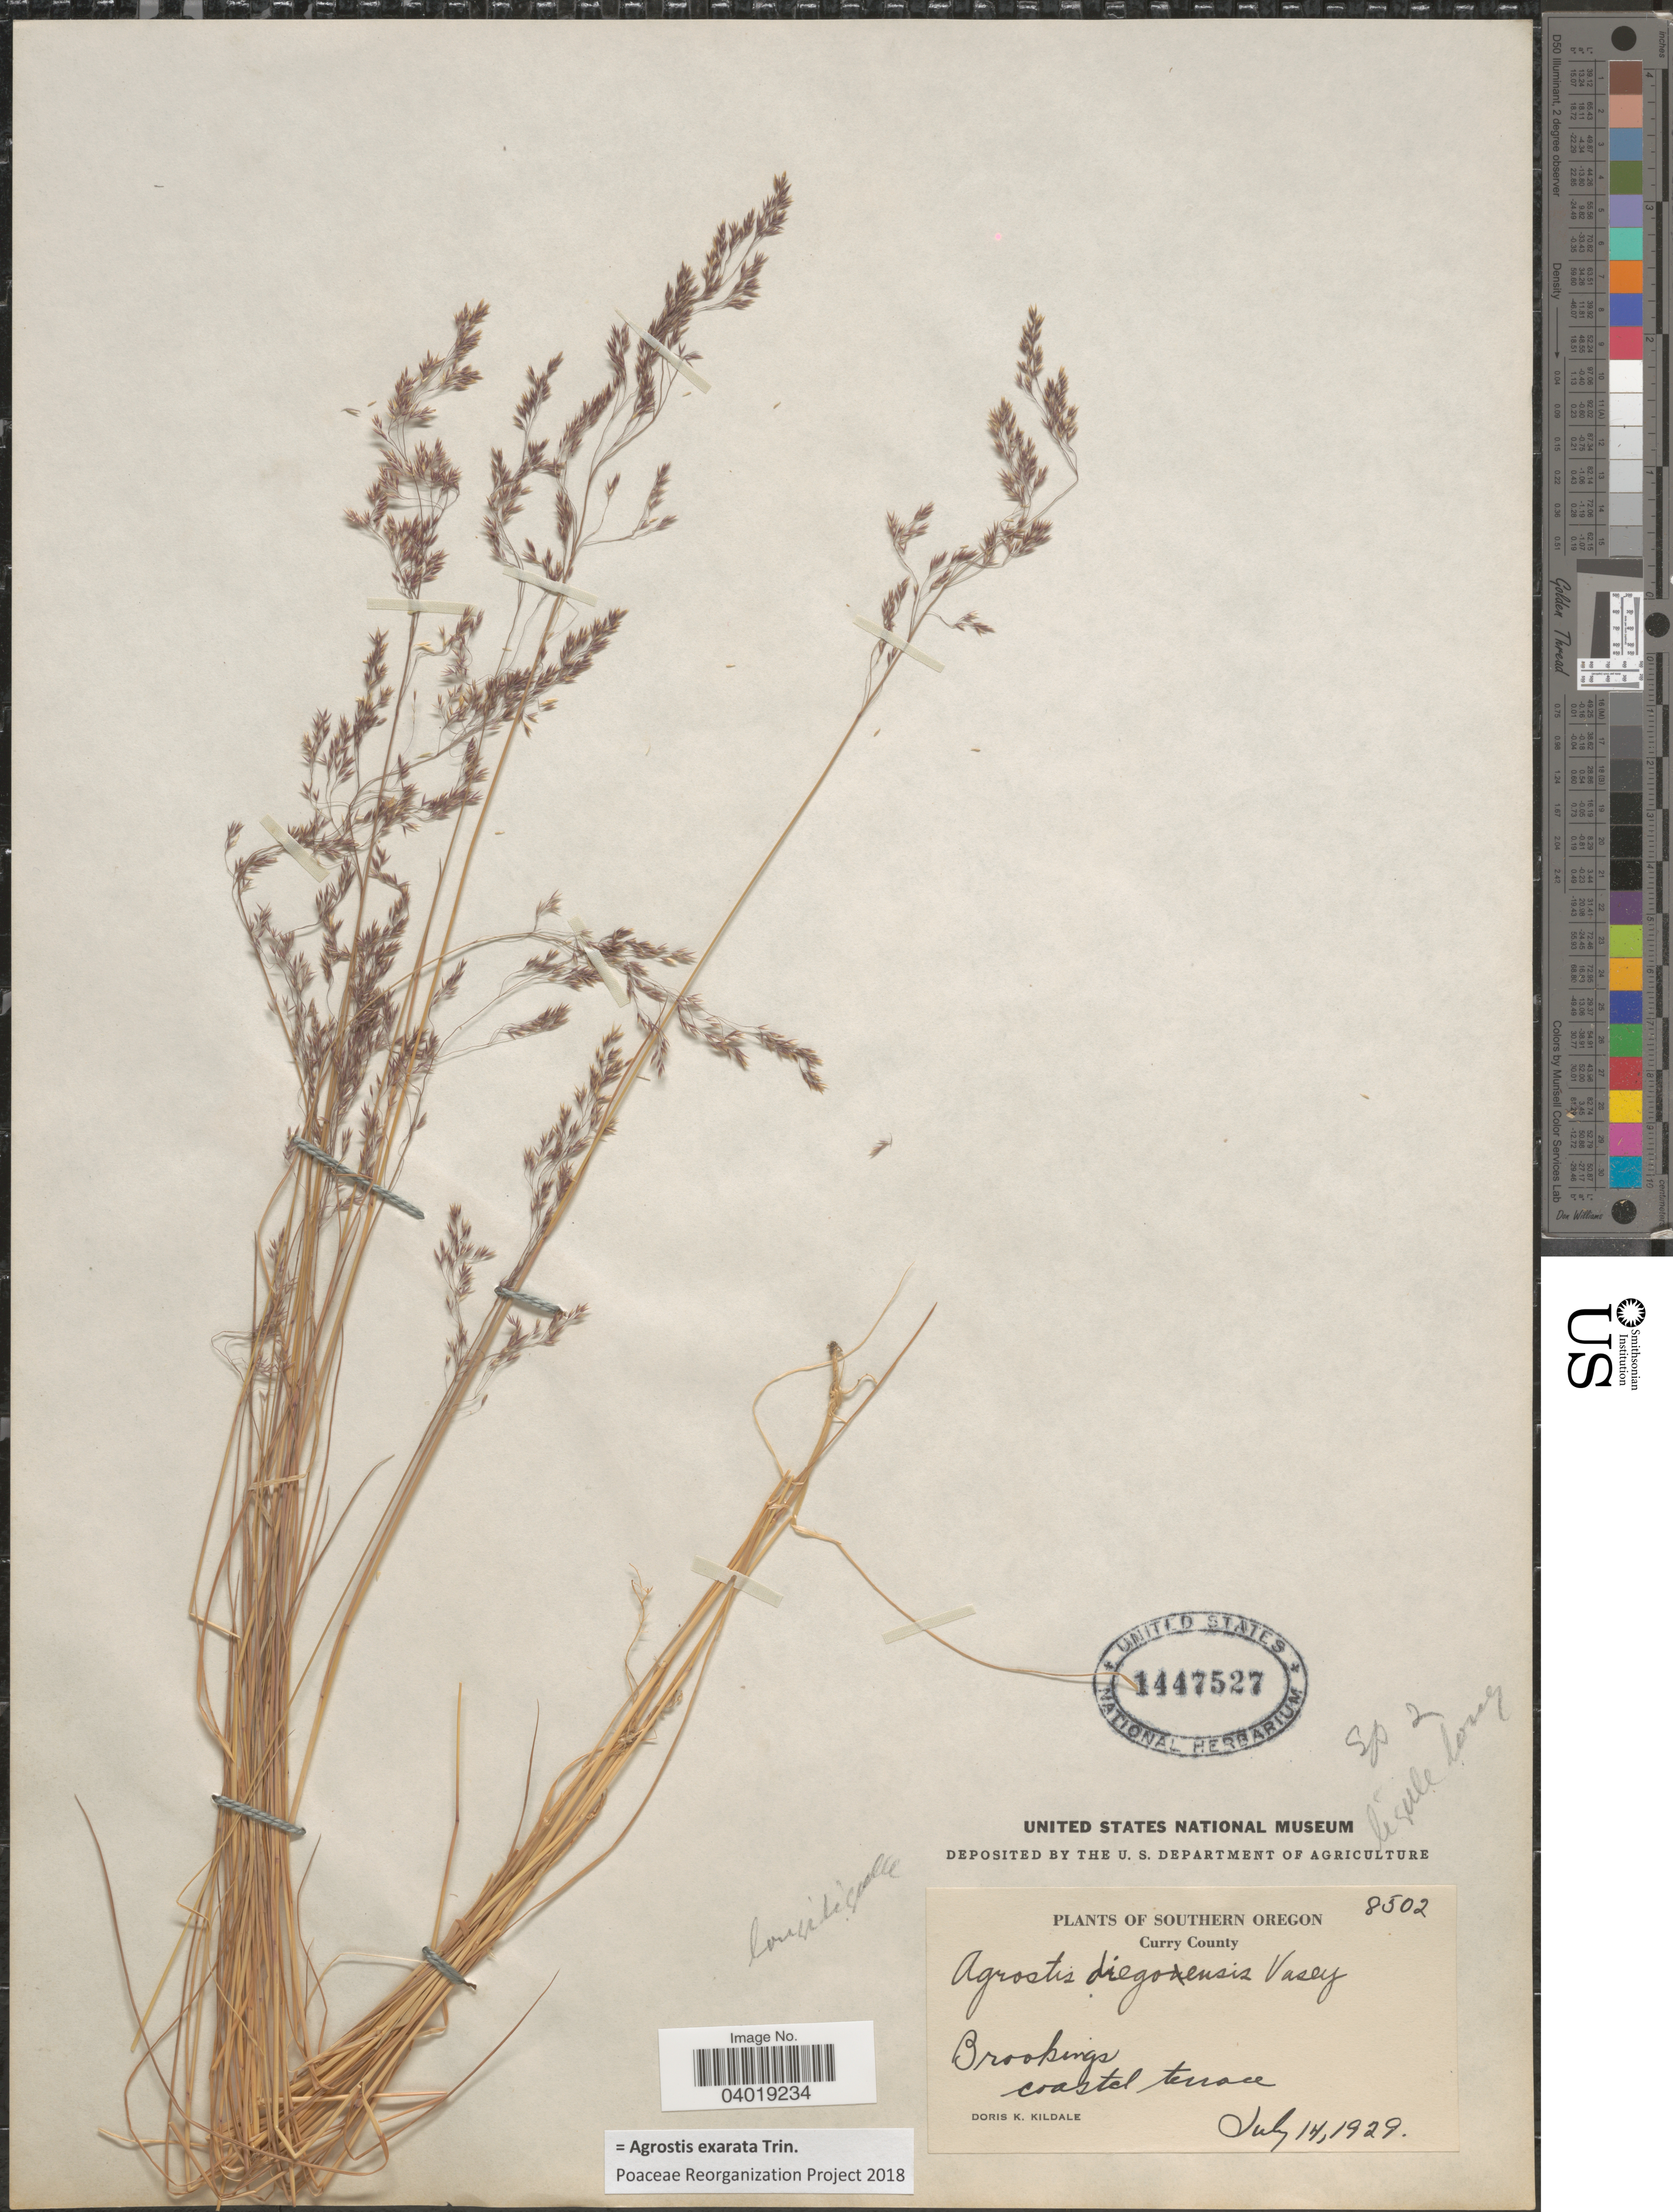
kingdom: Plantae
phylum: Tracheophyta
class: Liliopsida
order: Poales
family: Poaceae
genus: Agrostis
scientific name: Agrostis exarata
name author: Trin.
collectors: D. Kildale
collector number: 8502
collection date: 1929-07-14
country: United States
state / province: Oregon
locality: Southern Oregon. Curry County. Brookings Coastal terrace.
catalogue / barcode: US 1447527